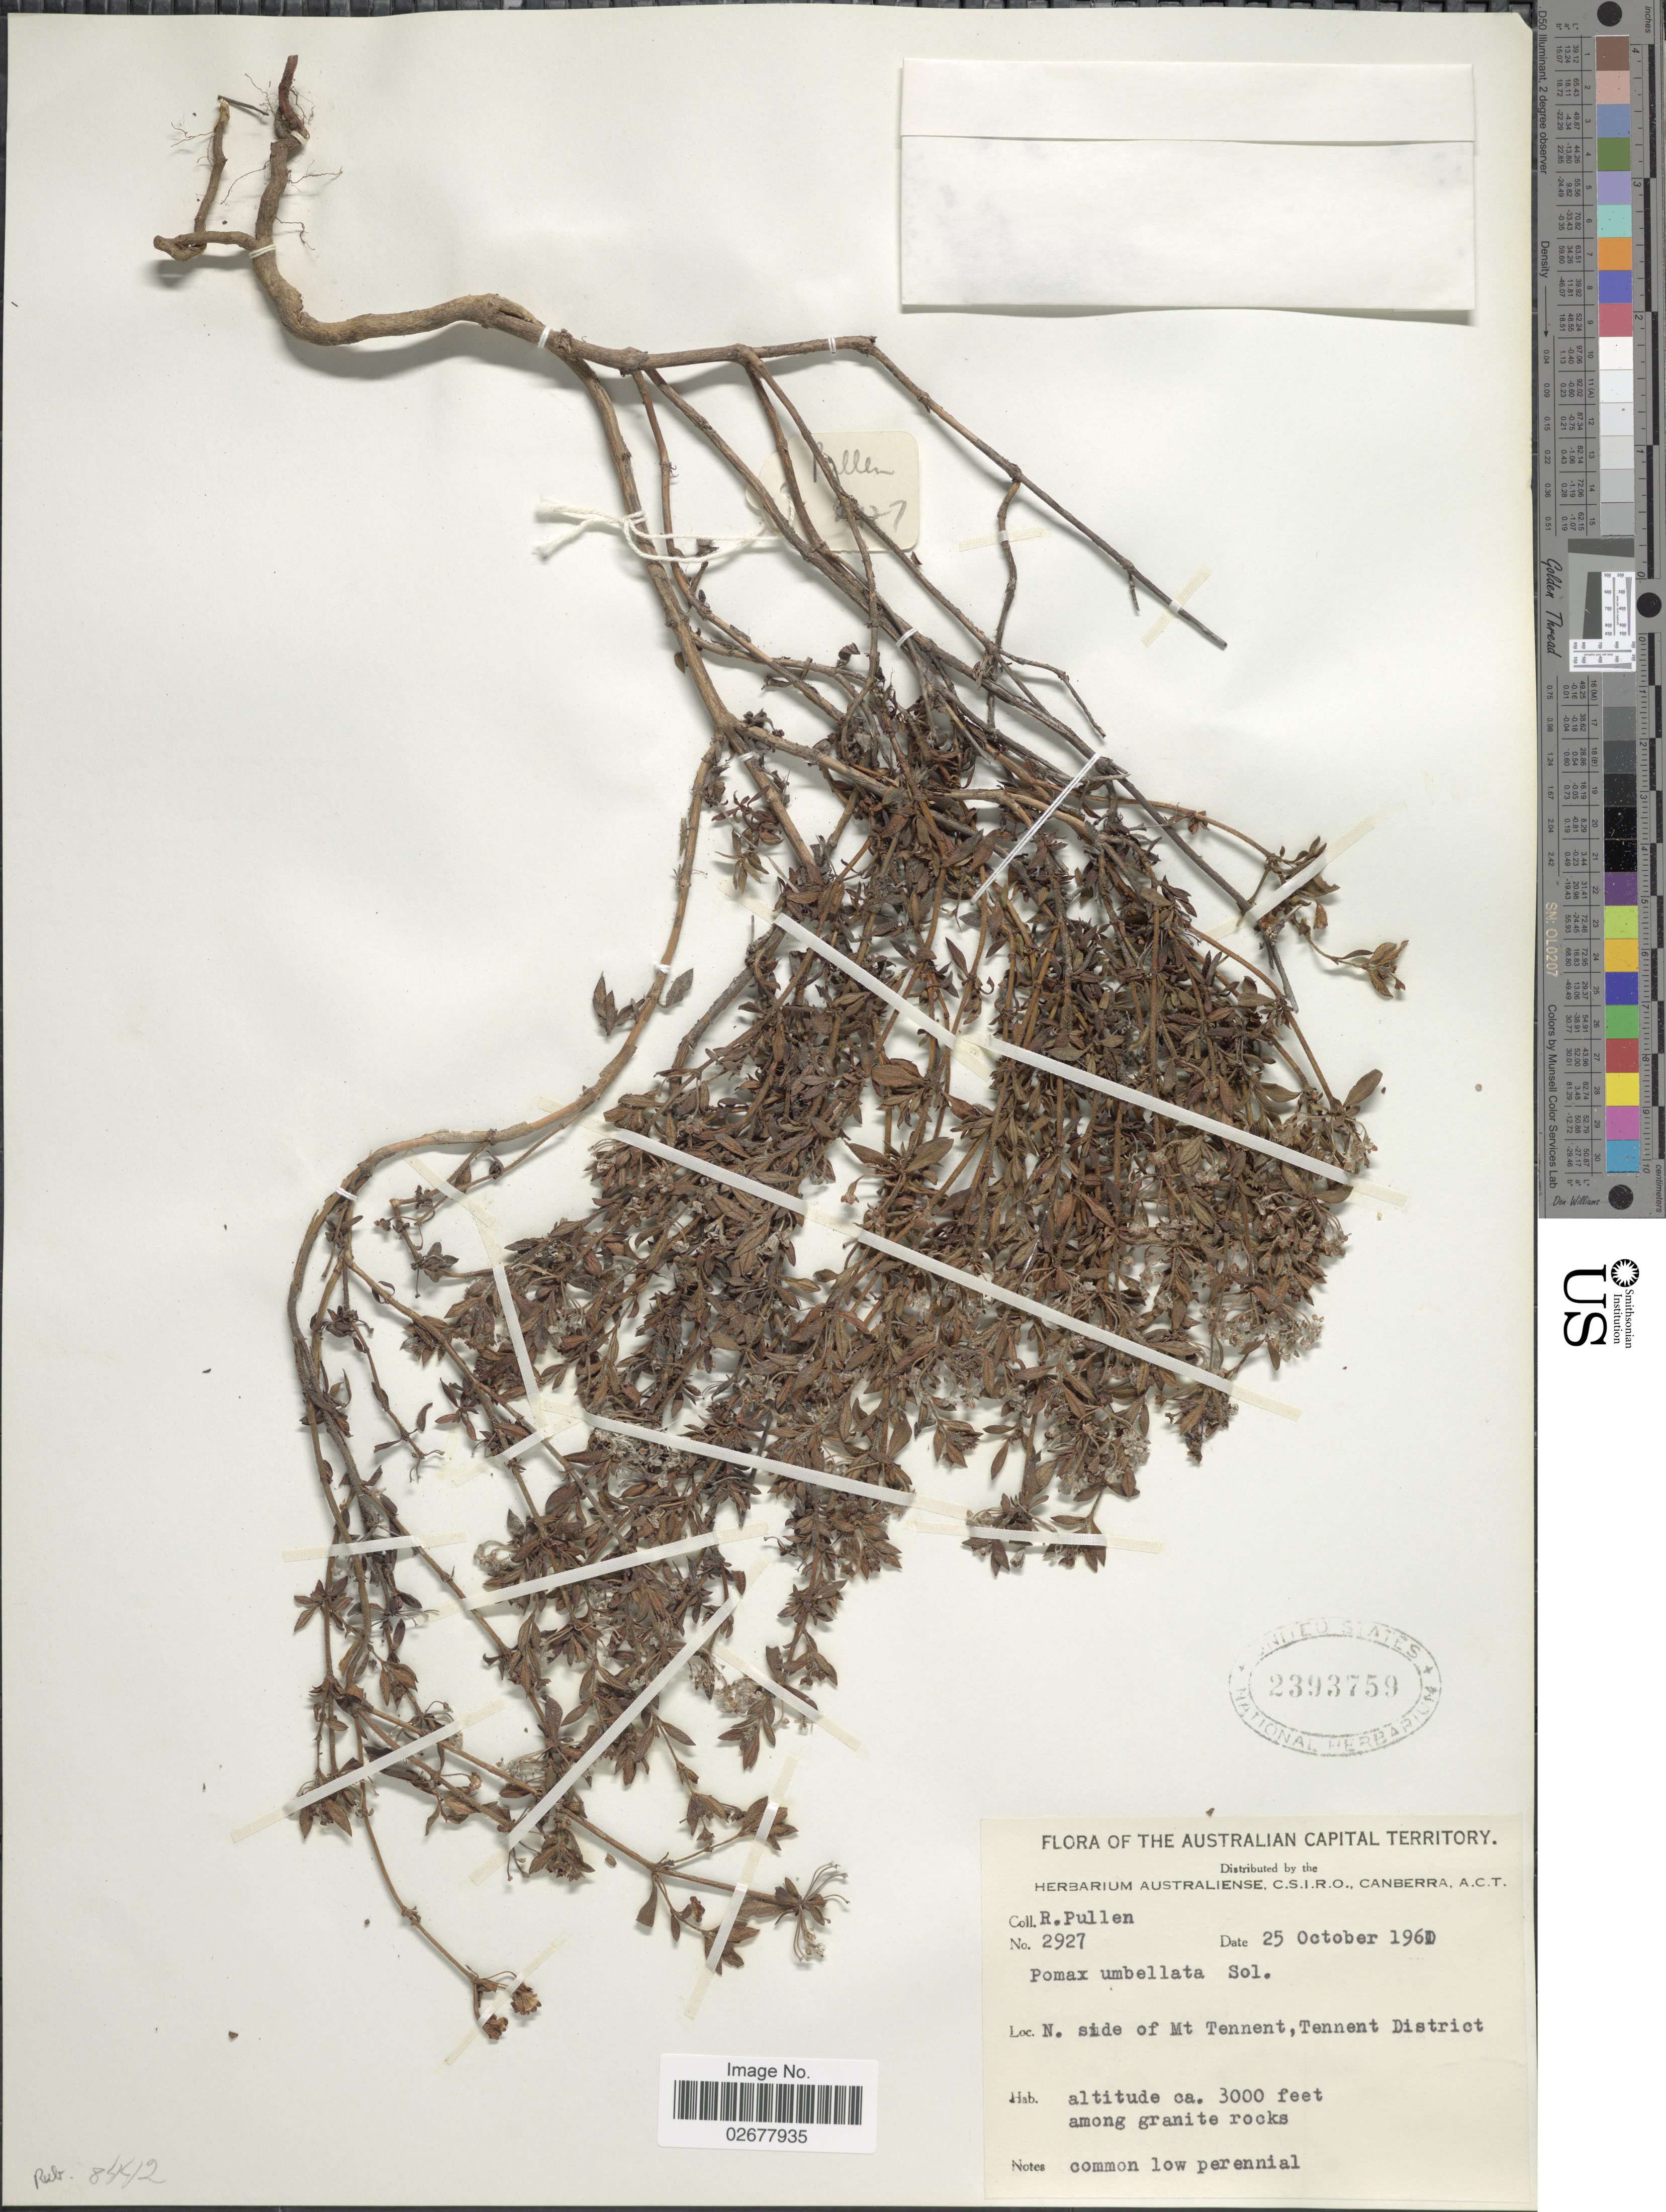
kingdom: Plantae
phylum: Tracheophyta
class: Magnoliopsida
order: Gentianales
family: Rubiaceae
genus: Pomax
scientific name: Pomax umbellata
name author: (Gaertn.) Sol. ex A. Rich.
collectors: R. Pullen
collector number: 2927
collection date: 1961-10-25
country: Australia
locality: The Australian Capital Territory, N side of Mt Tennent, Tennent District, among granite rocks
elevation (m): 914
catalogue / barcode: US 2393759